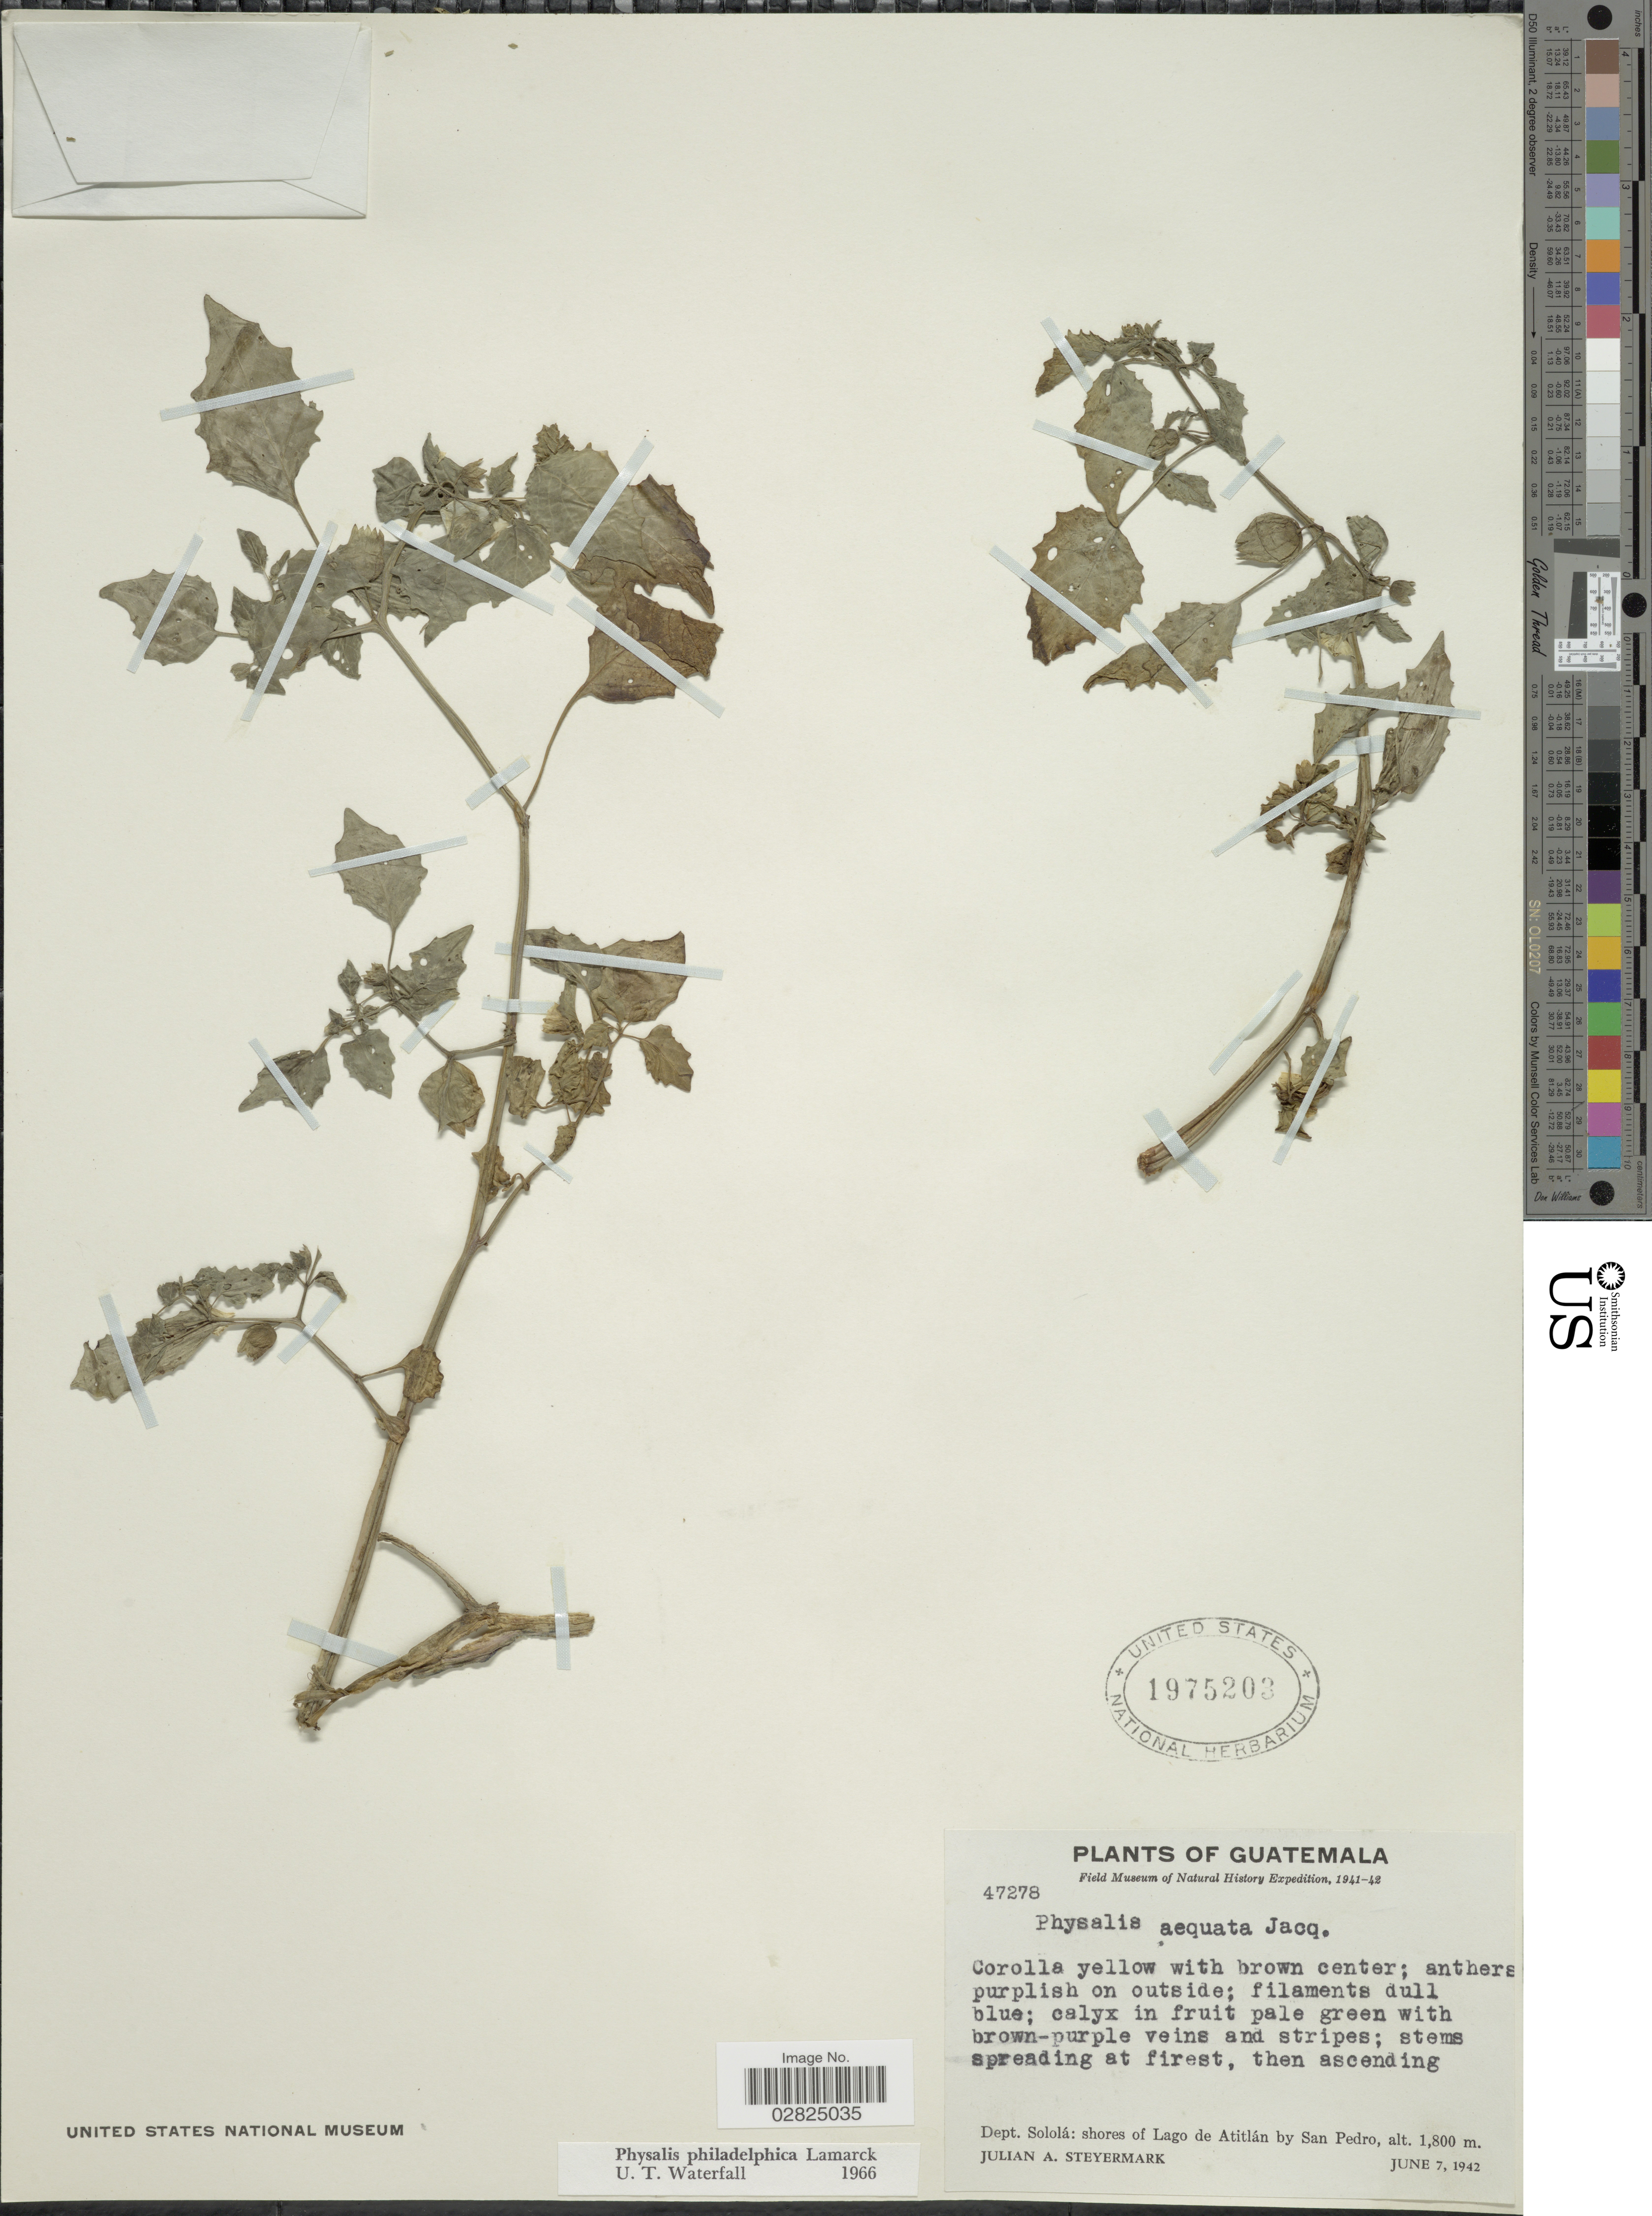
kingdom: Plantae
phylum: Tracheophyta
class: Magnoliopsida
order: Solanales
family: Solanaceae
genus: Physalis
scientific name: Physalis philadelphica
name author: Lam.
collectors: J. Steyermark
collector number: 47278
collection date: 1942-06-07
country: Guatemala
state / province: Sololá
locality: Dept. Sololá: shores of Lago de Atitlán by San Pedro.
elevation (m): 1800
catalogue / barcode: US 1975203